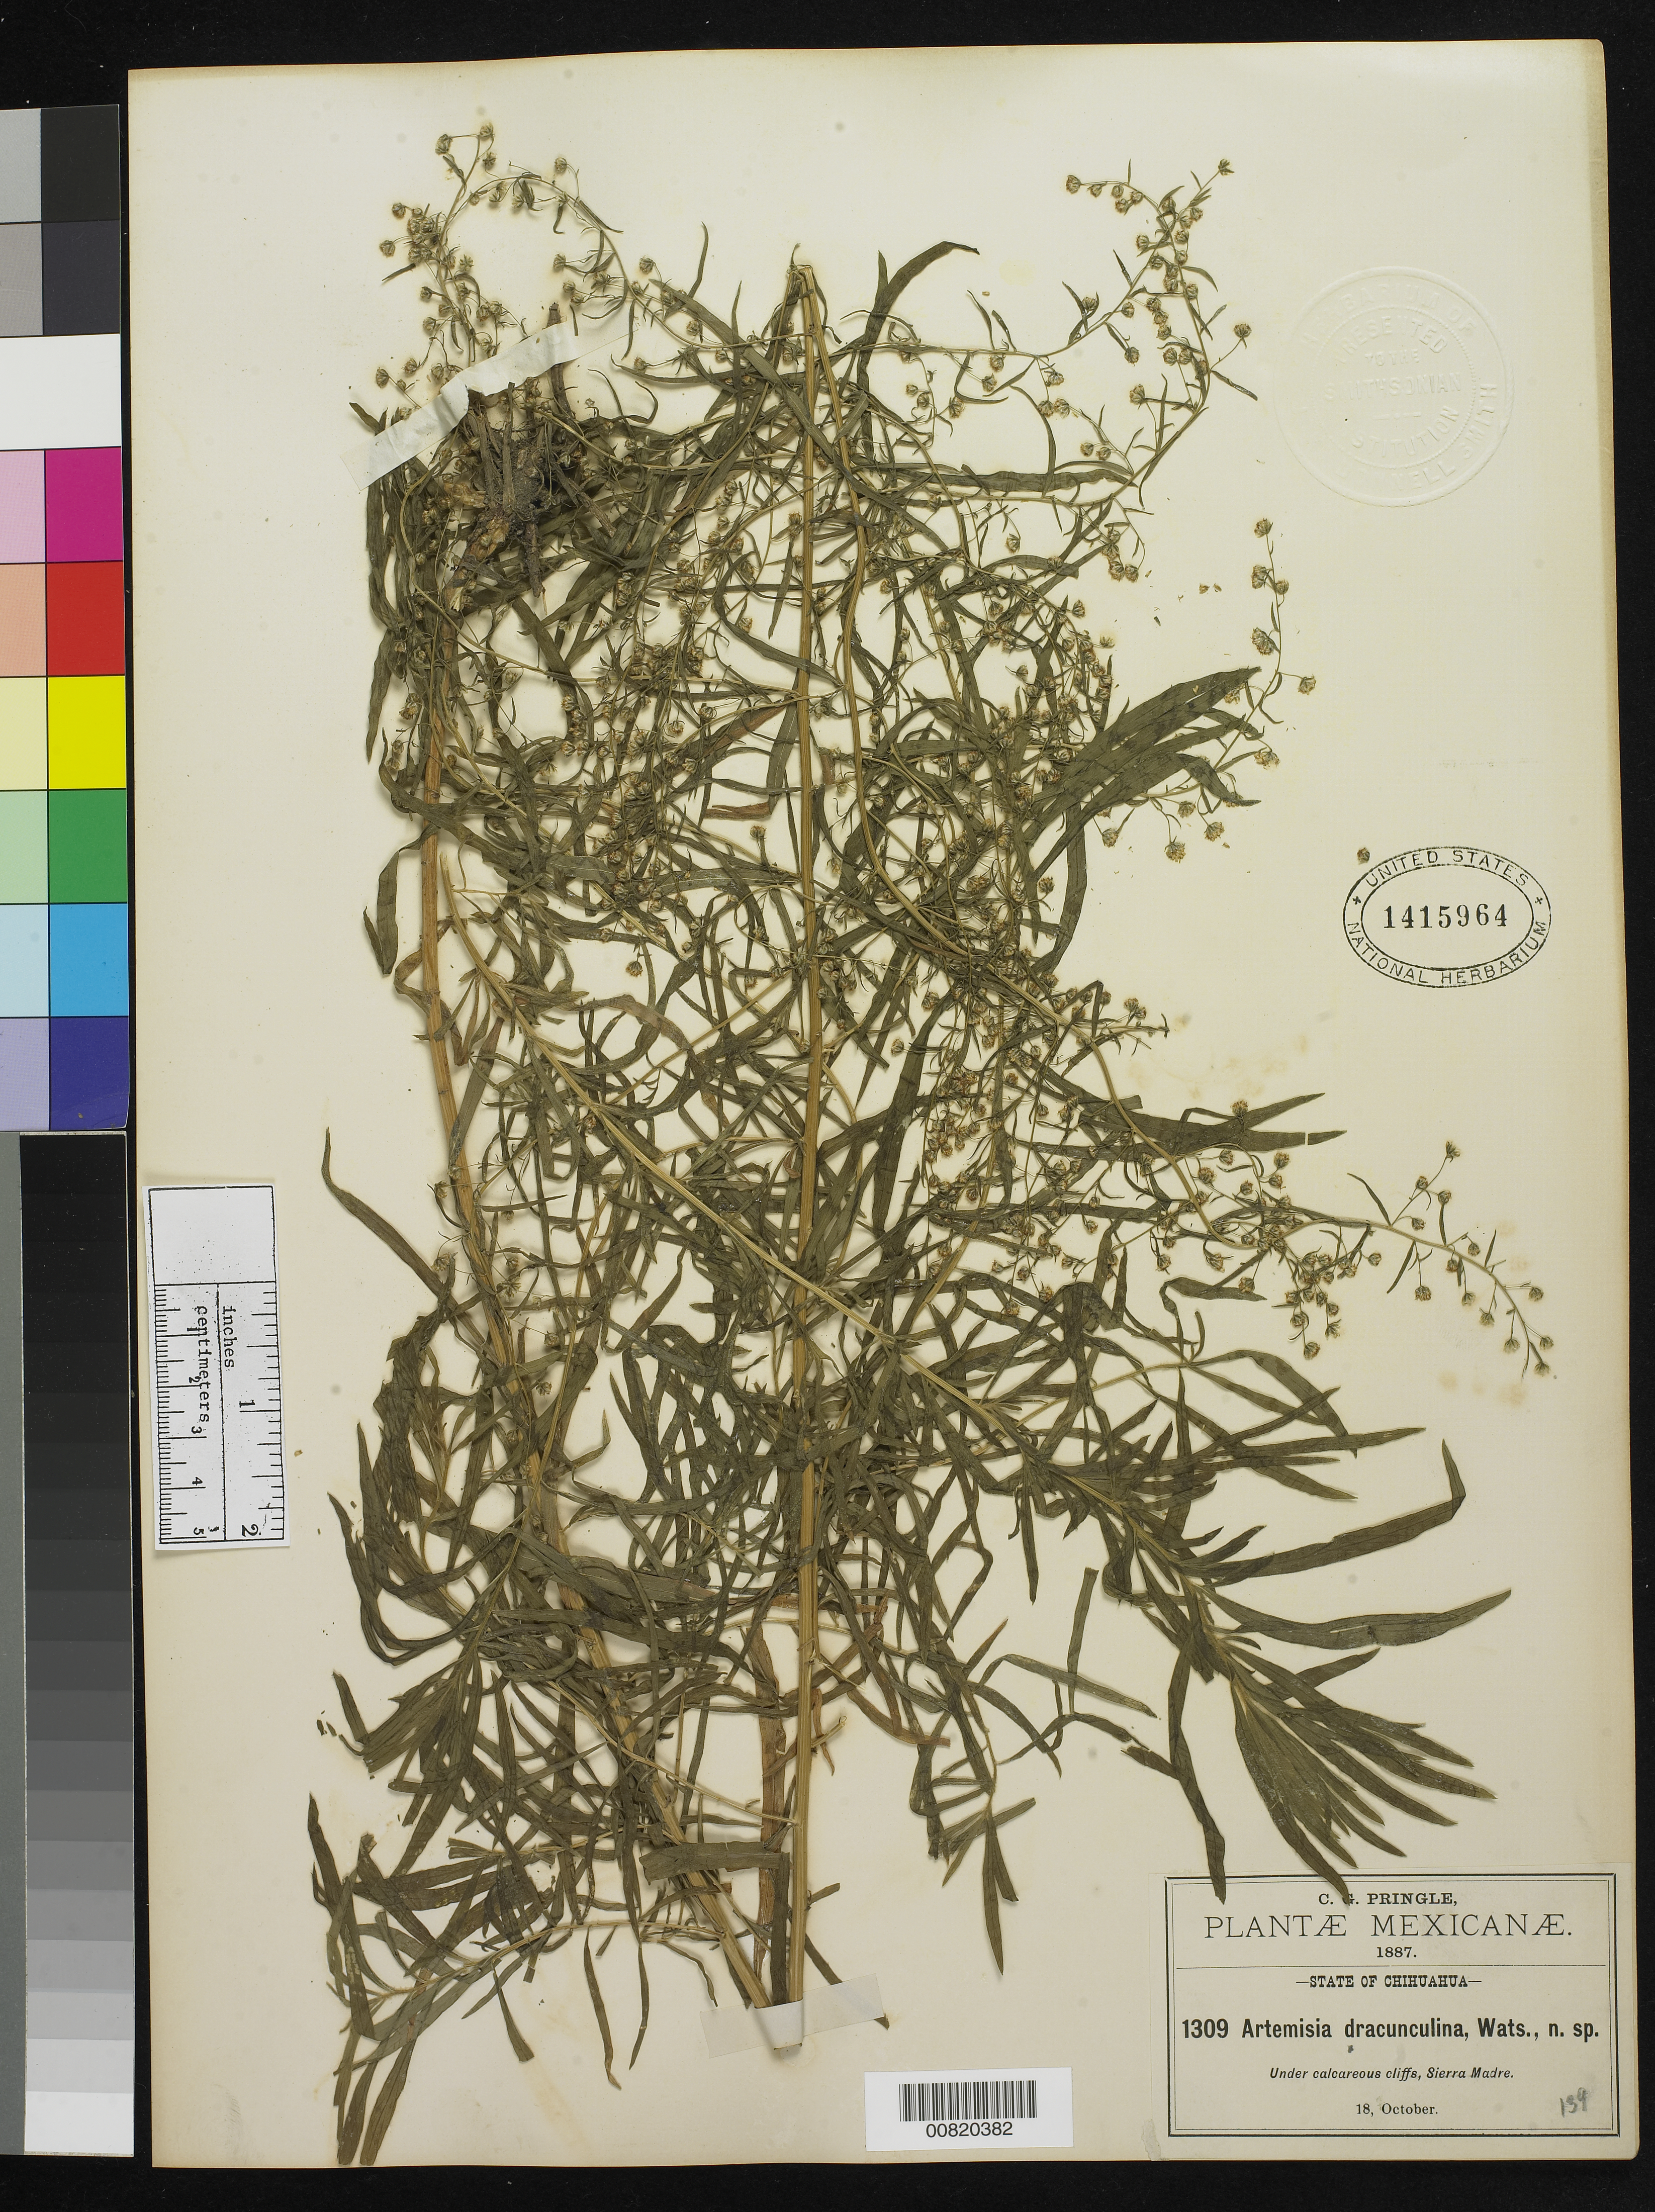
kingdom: Plantae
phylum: Tracheophyta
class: Magnoliopsida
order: Asterales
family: Asteraceae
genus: Artemisia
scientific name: Artemisia dracunculina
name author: S. Watson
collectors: C. G. Pringle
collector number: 1309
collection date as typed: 18 Oct 1887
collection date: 1887-10-18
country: Mexico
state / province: Chihuahua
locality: Sierra Madre, Chihuahua.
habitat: Under calcareous cliffs.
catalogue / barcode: US 1415964